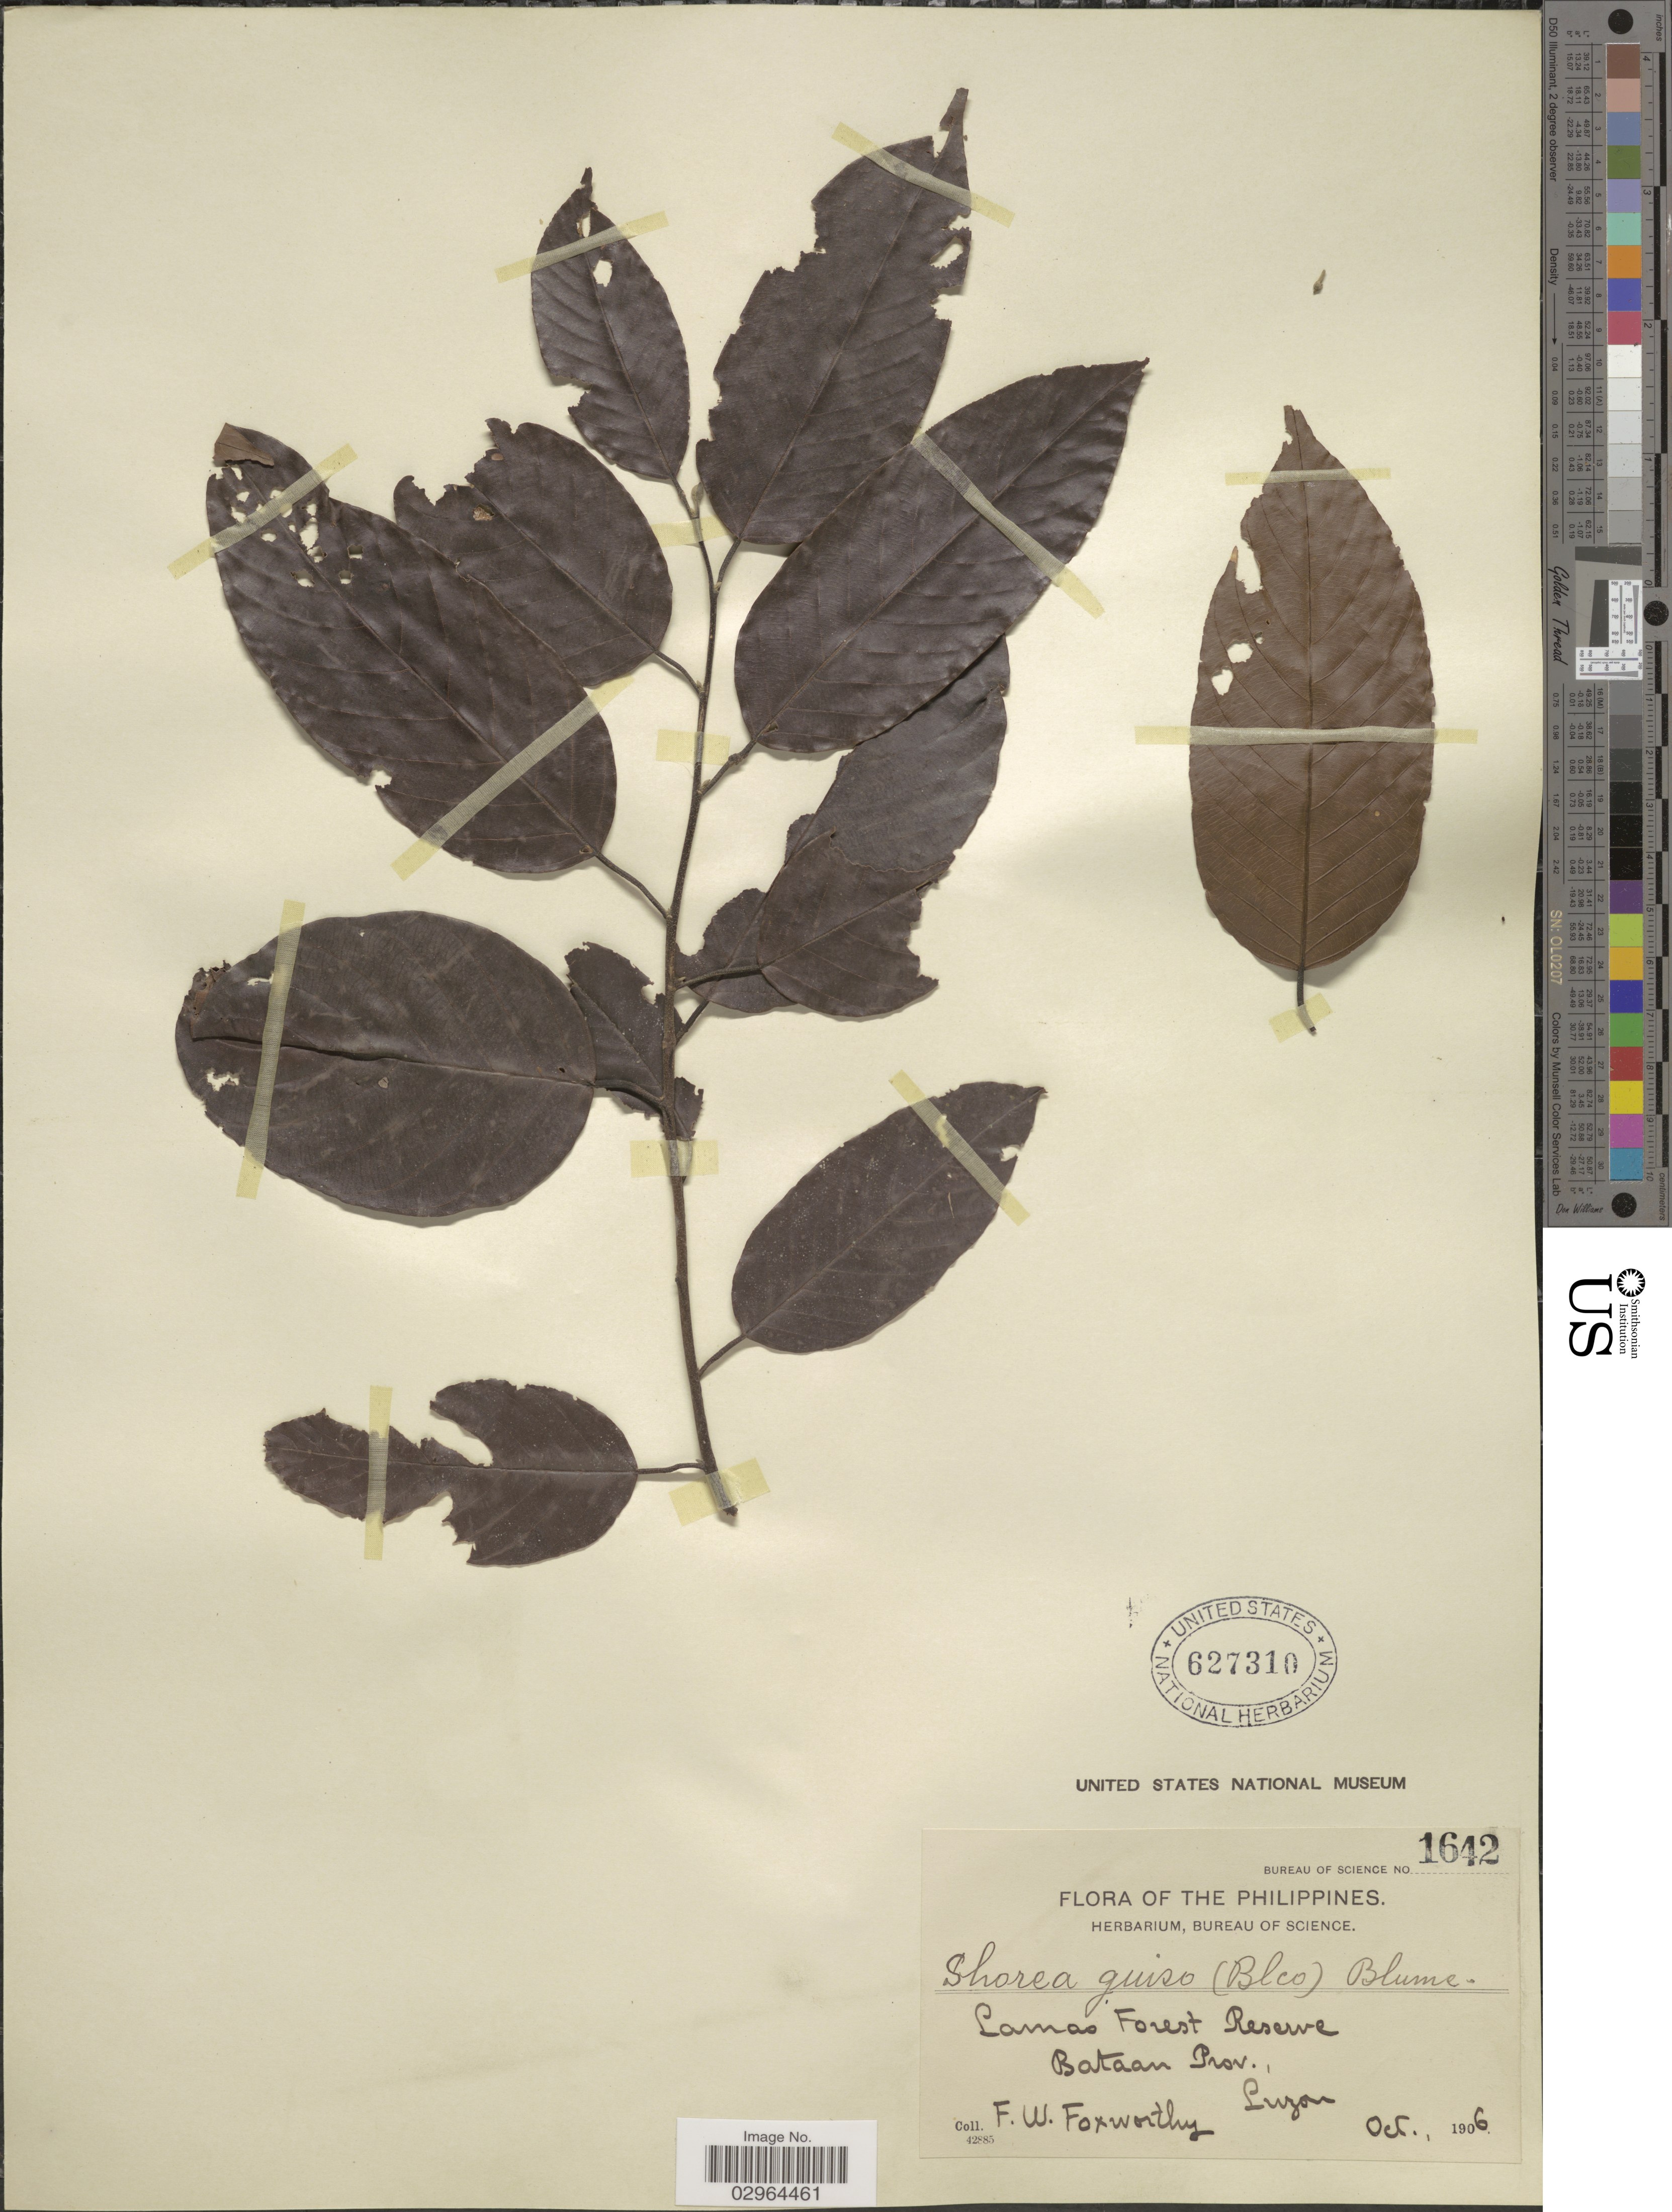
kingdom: Plantae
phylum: Tracheophyta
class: Magnoliopsida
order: Malvales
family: Dipterocarpaceae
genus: Shorea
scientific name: Shorea guiso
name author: (Blanco) Blume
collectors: F. W. Foxworthy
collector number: Bureau of Science 1642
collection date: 1906-10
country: Philippines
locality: Lamao Forest Reserve, Bataan Prov., Luzon.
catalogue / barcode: US 627310